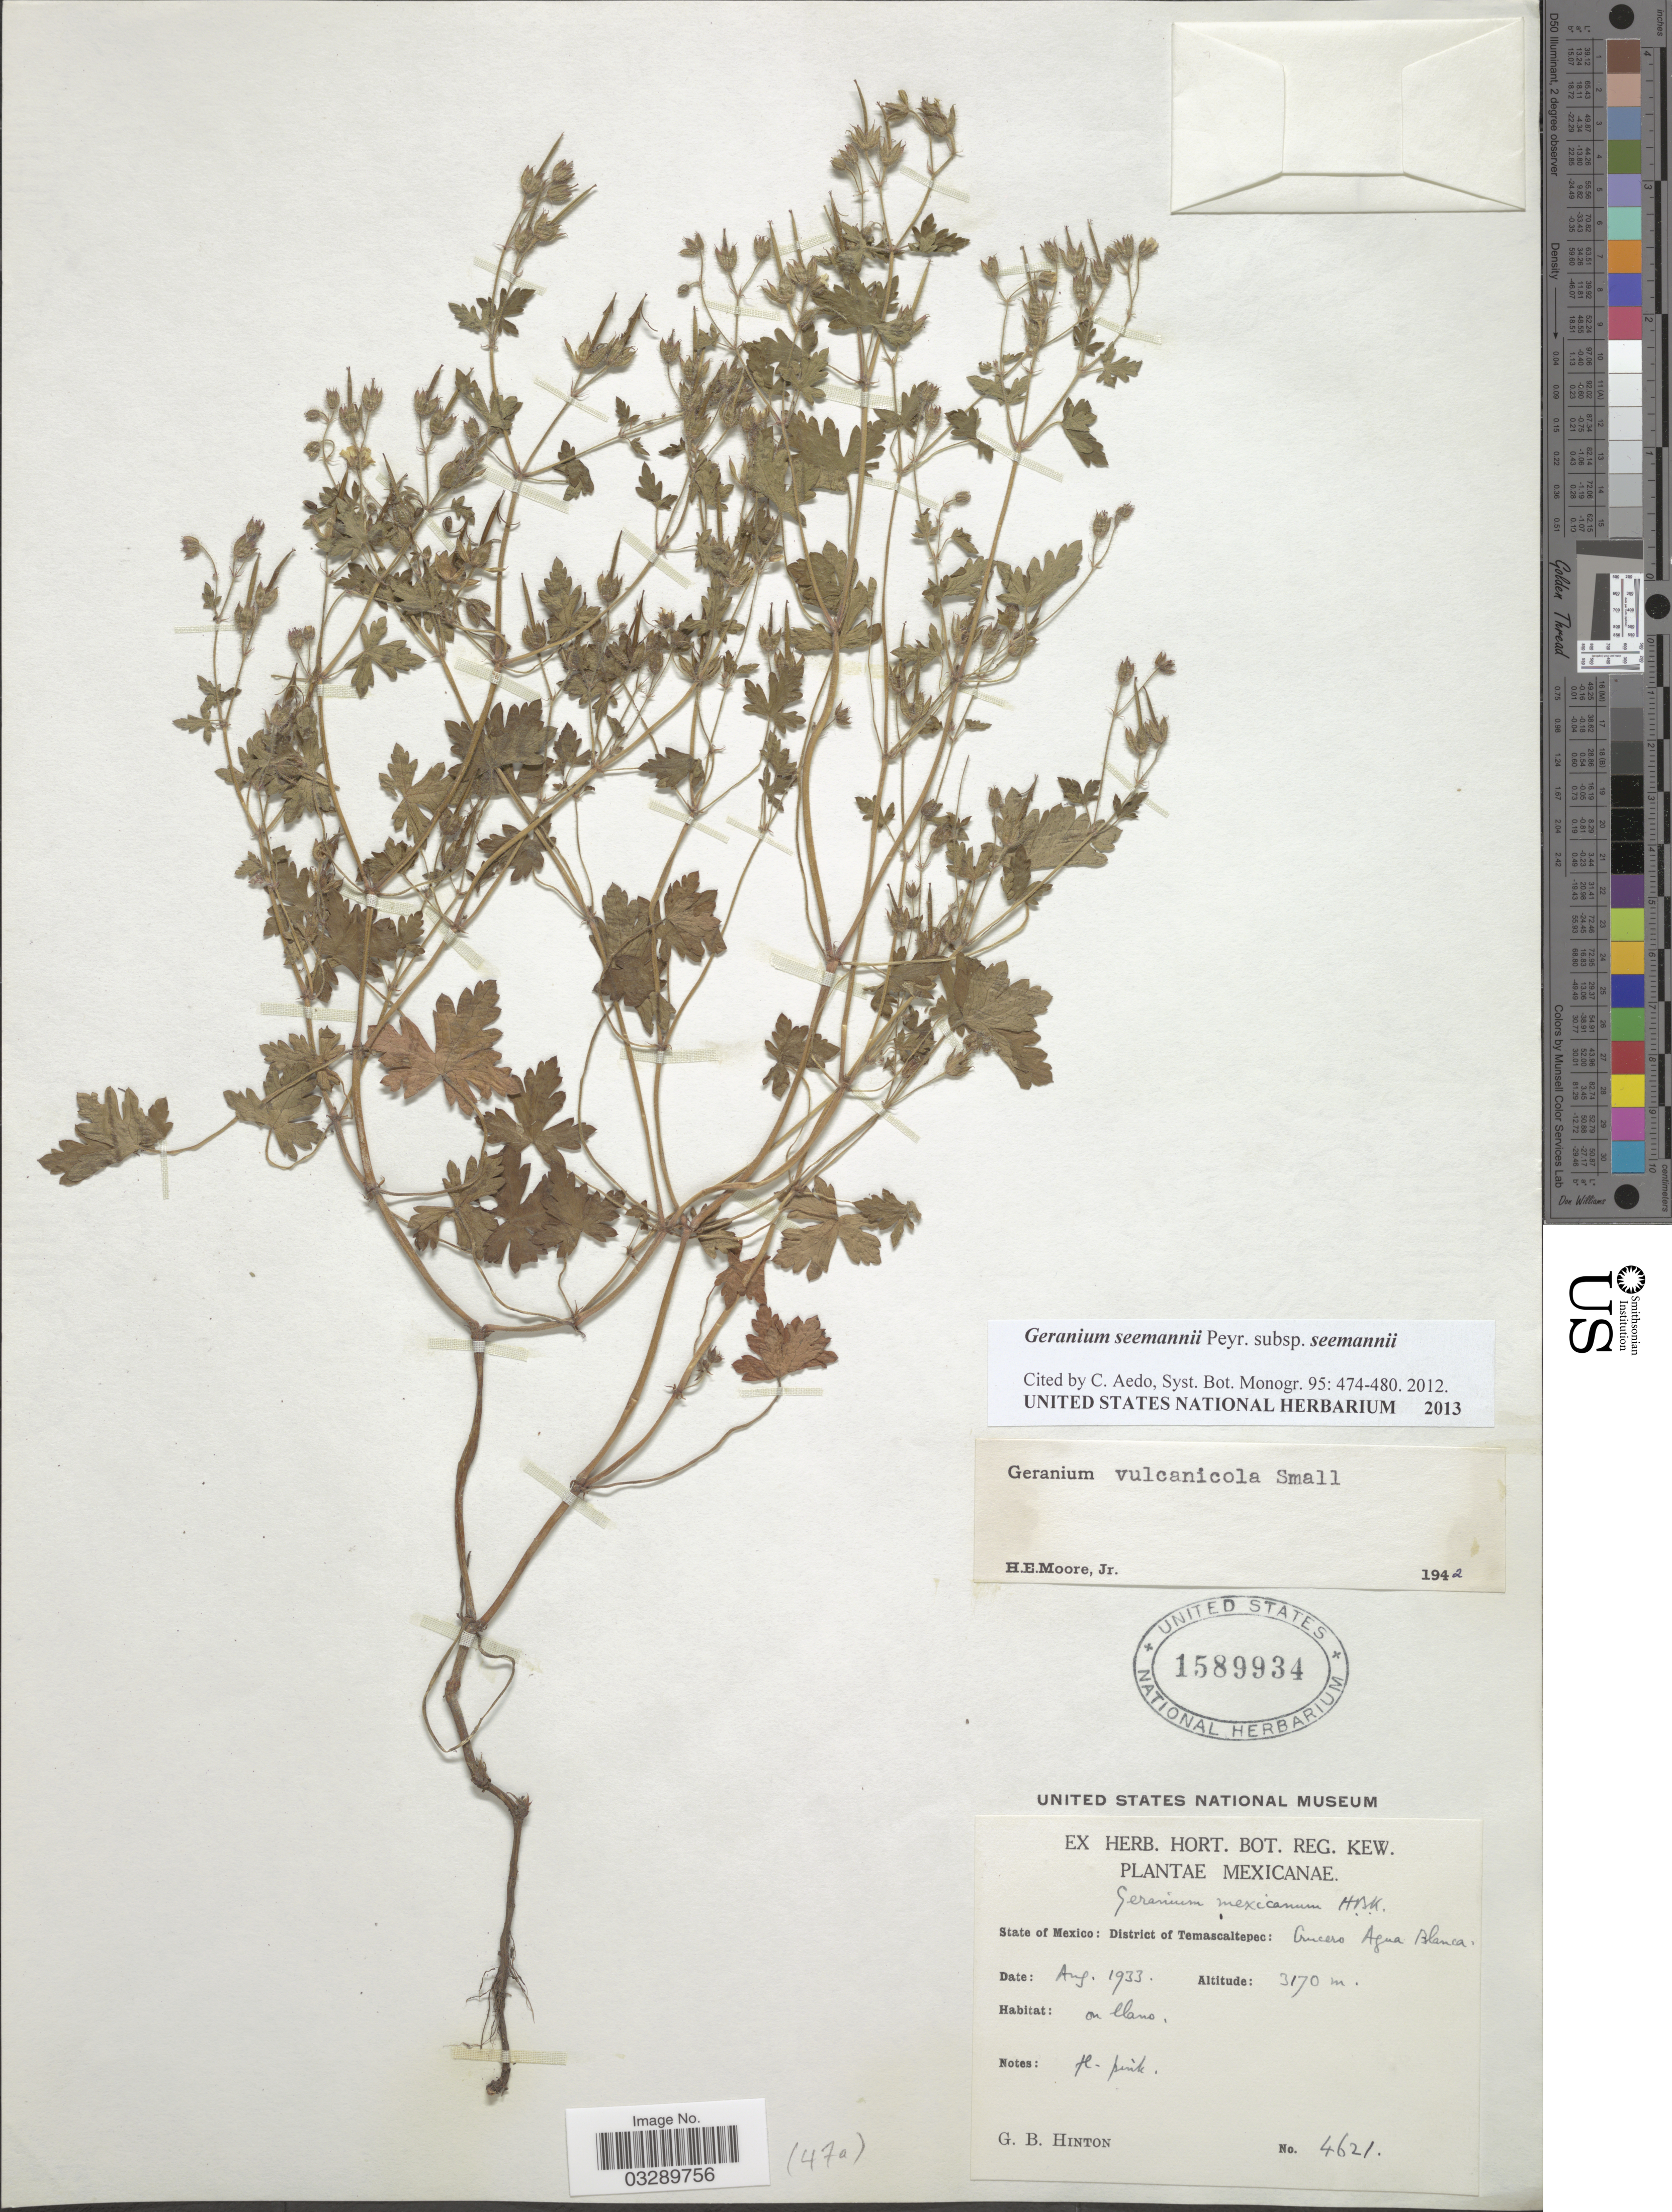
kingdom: Plantae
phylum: Tracheophyta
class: Magnoliopsida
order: Geraniales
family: Geraniaceae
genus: Geranium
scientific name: Geranium seemannii subsp. seemannii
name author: Peyr.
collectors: G. B. Hinton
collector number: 4621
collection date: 1933-08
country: Mexico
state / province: México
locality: District of Temascaltepec: Crucero Agua Blanca.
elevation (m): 3170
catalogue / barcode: US 1589934